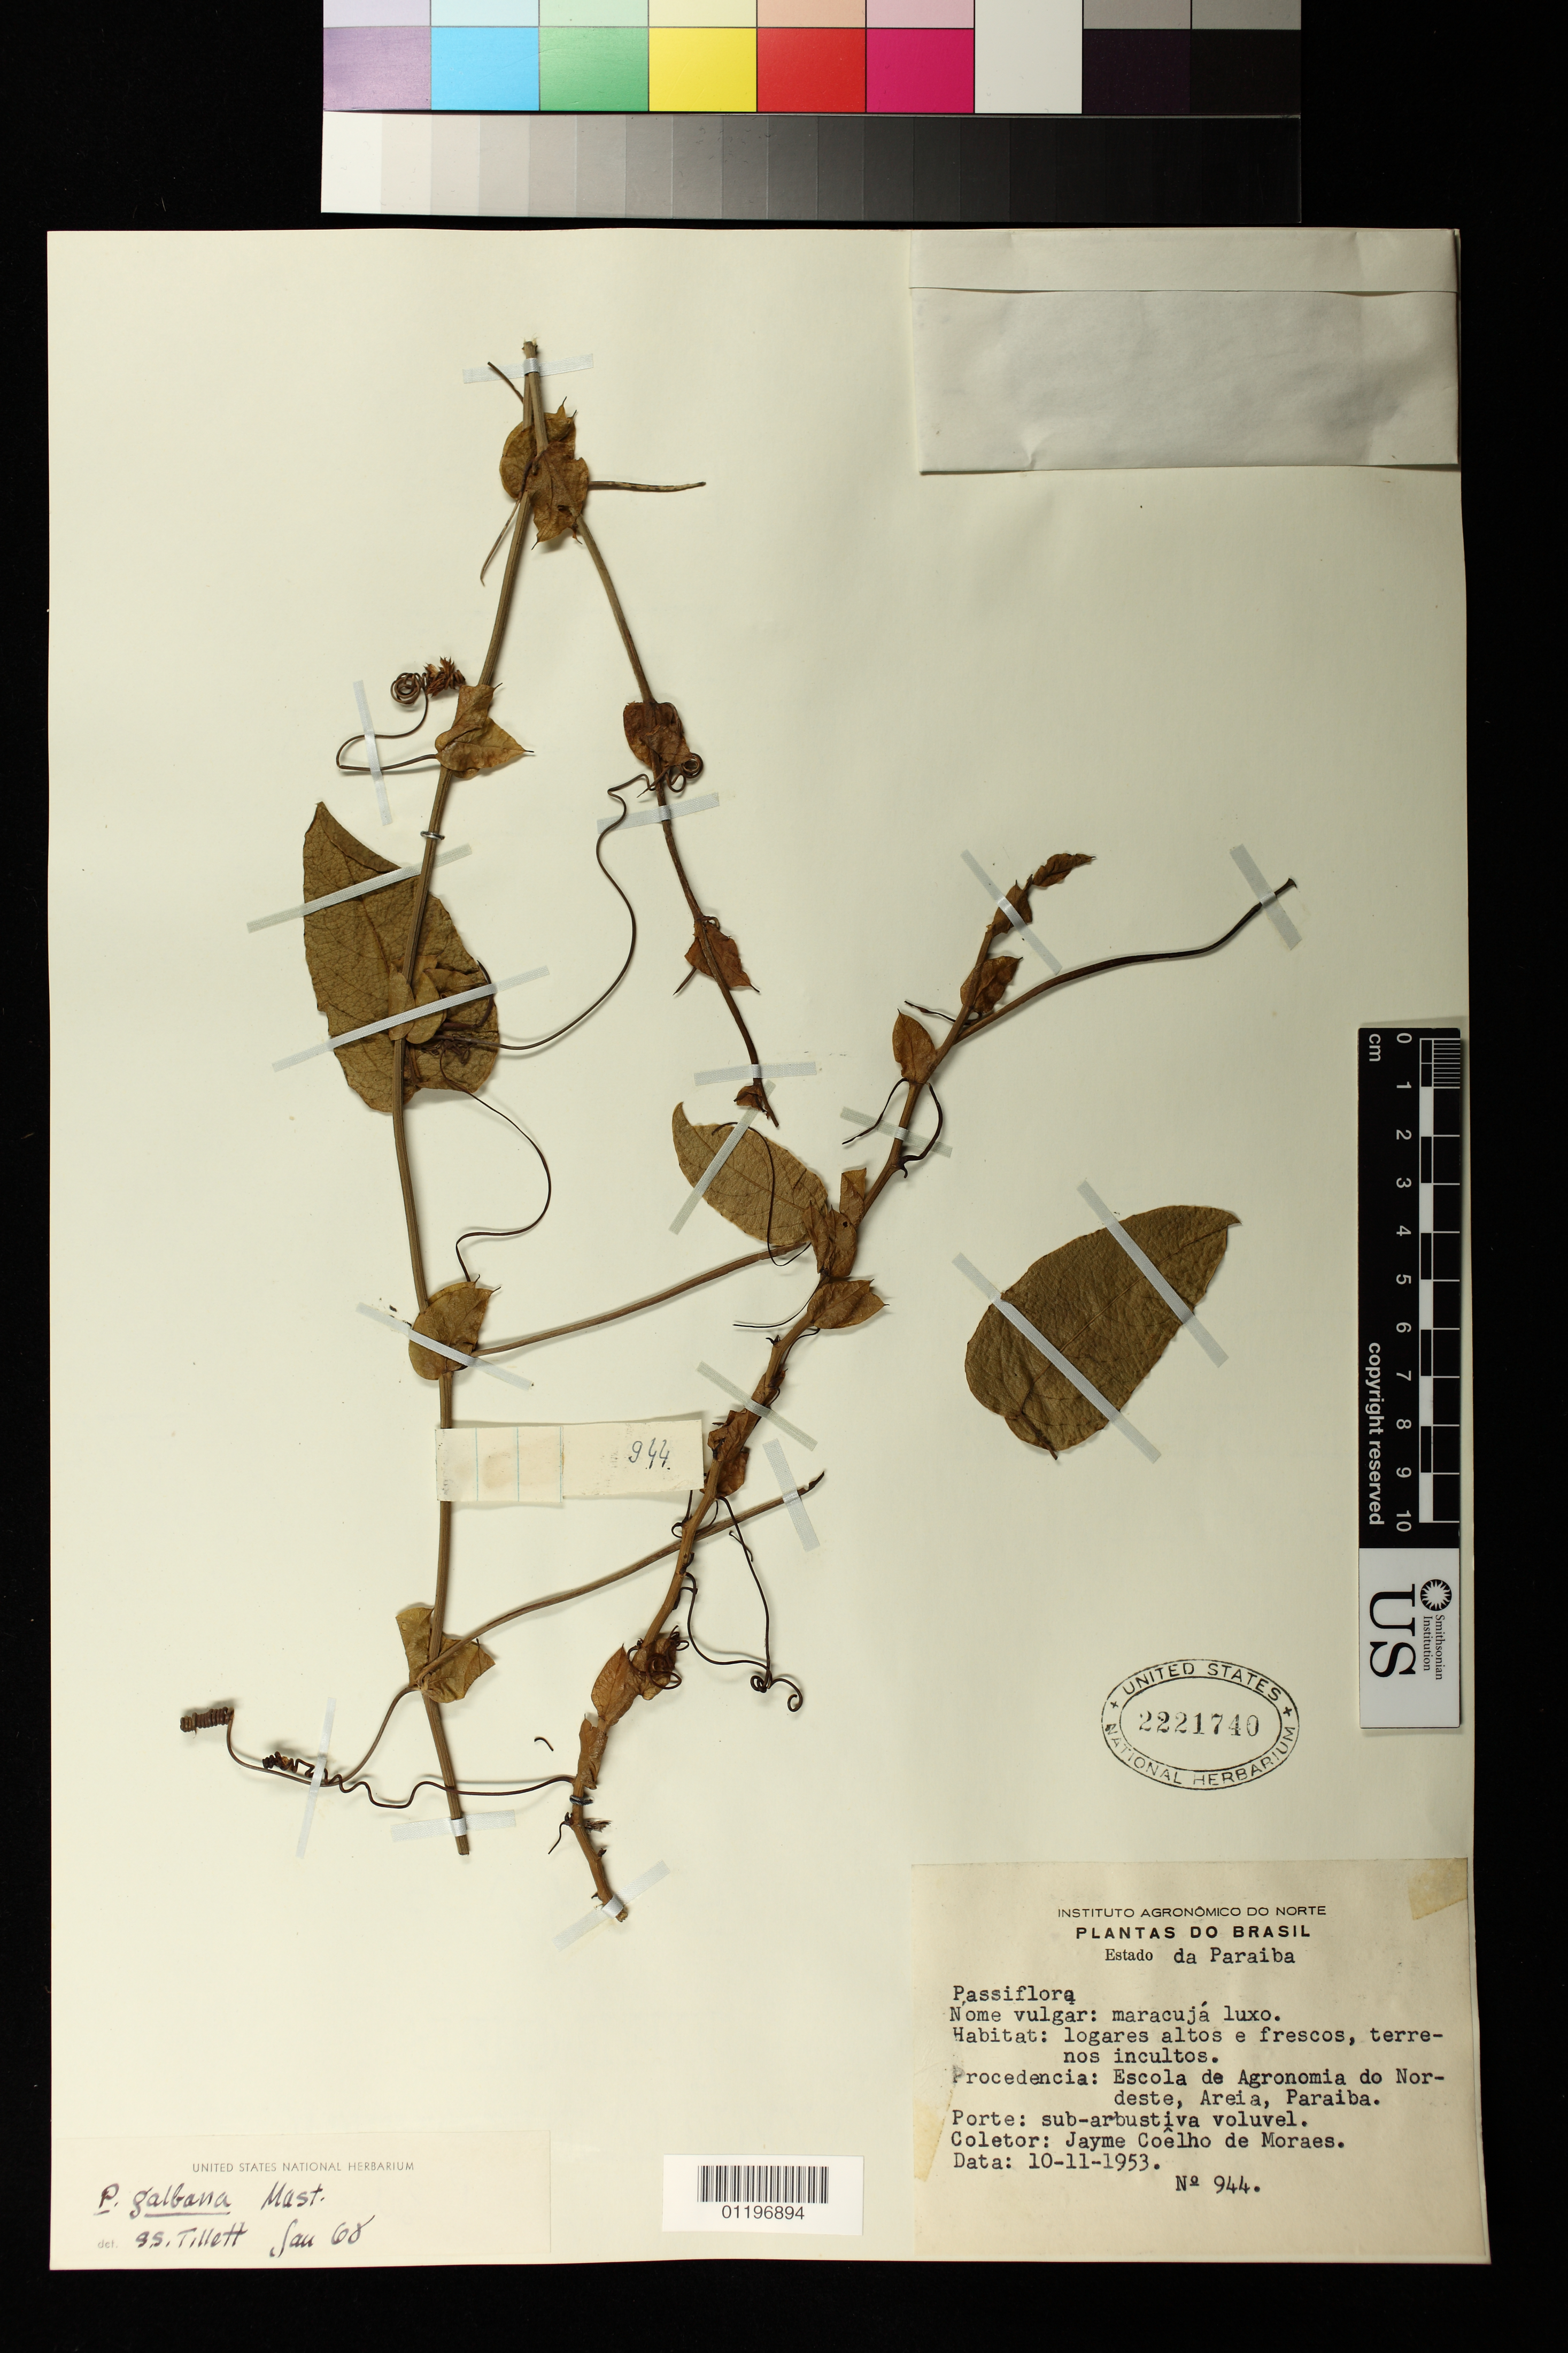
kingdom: Plantae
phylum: Tracheophyta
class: Magnoliopsida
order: Malpighiales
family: Passifloraceae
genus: Passiflora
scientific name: Passiflora silvestris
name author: Vell.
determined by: Strong, Mark T., (BOT), Smithsonian Institution - National Museum of Natural History (UNITED STATES)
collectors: J. Coelho de Moraes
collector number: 944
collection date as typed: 11 Oct 1953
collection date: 1953-10-11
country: Brazil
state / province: Paraíba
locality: Escola de Agronomia do Nordeste, Areia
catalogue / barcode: US 2221740